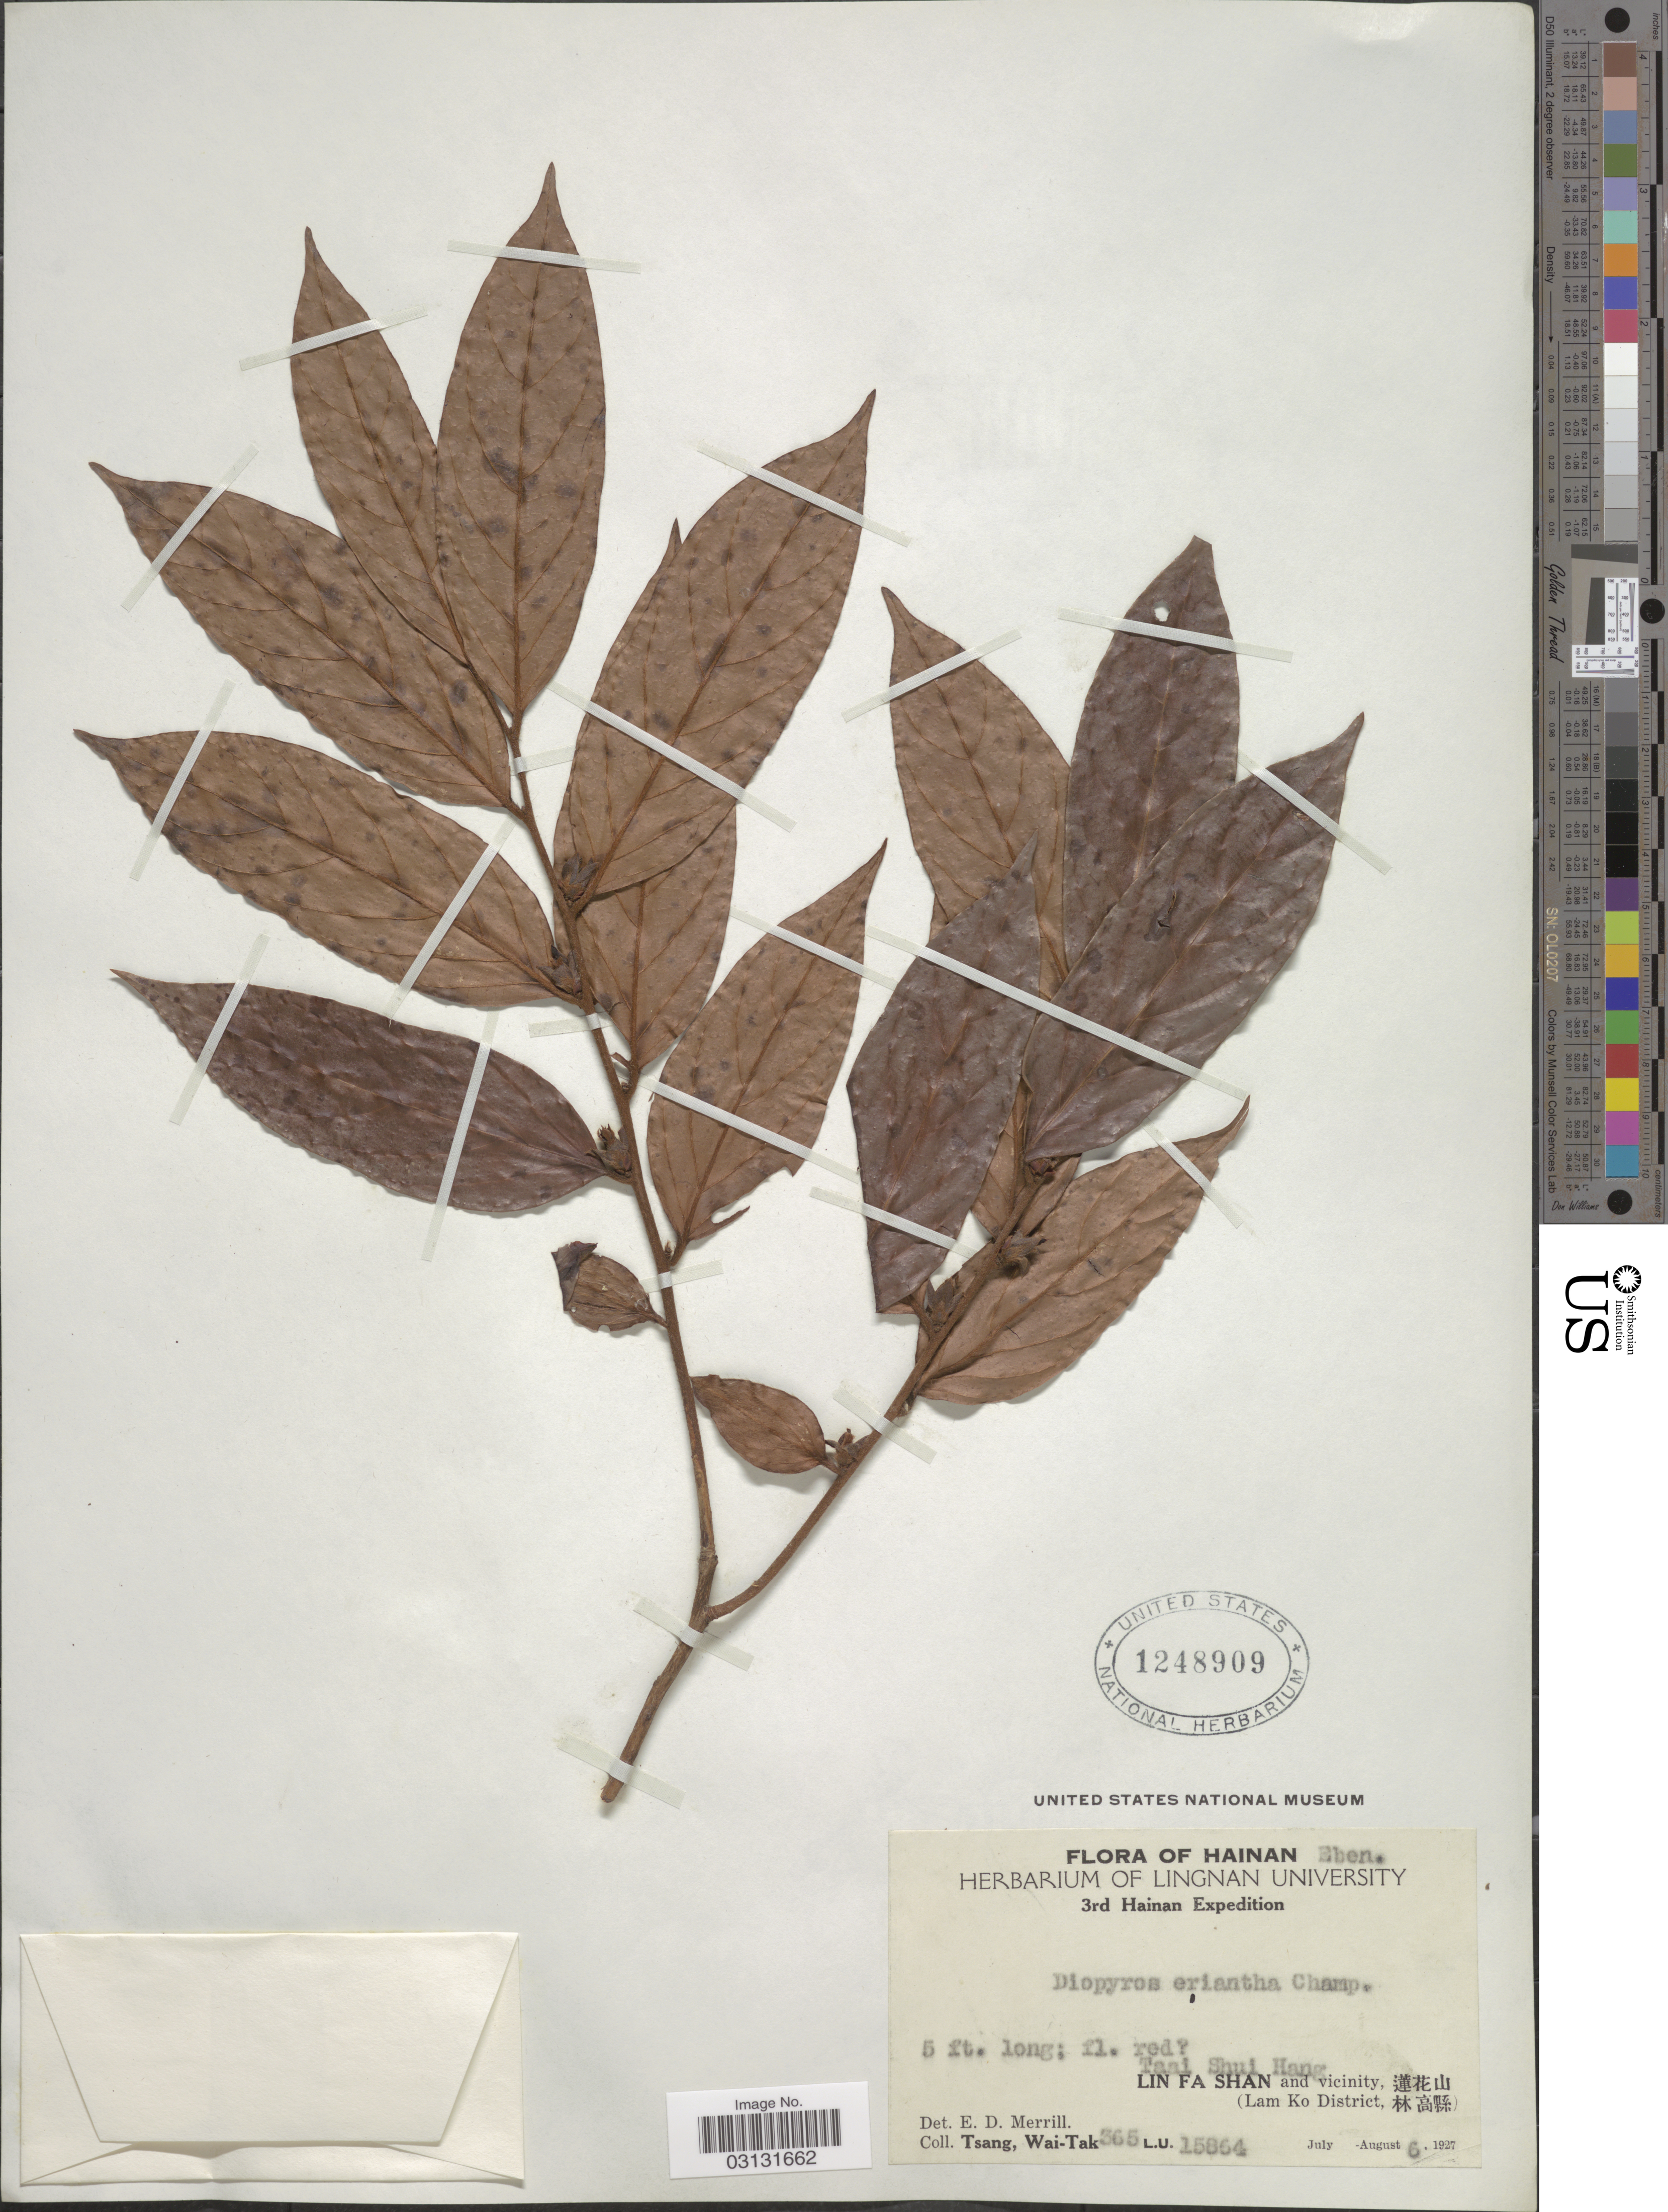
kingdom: Plantae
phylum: Tracheophyta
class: Magnoliopsida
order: Ericales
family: Ebenaceae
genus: Diospyros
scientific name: Diospyros eriantha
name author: Champ. ex Benth.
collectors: W. T. Tsang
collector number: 365L.U.15864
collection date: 1927-08-06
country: China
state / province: Hainan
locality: Taai Shui Hang. Lin Fa Shan and vicinity. (Lam Ko District).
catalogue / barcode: US 1248909